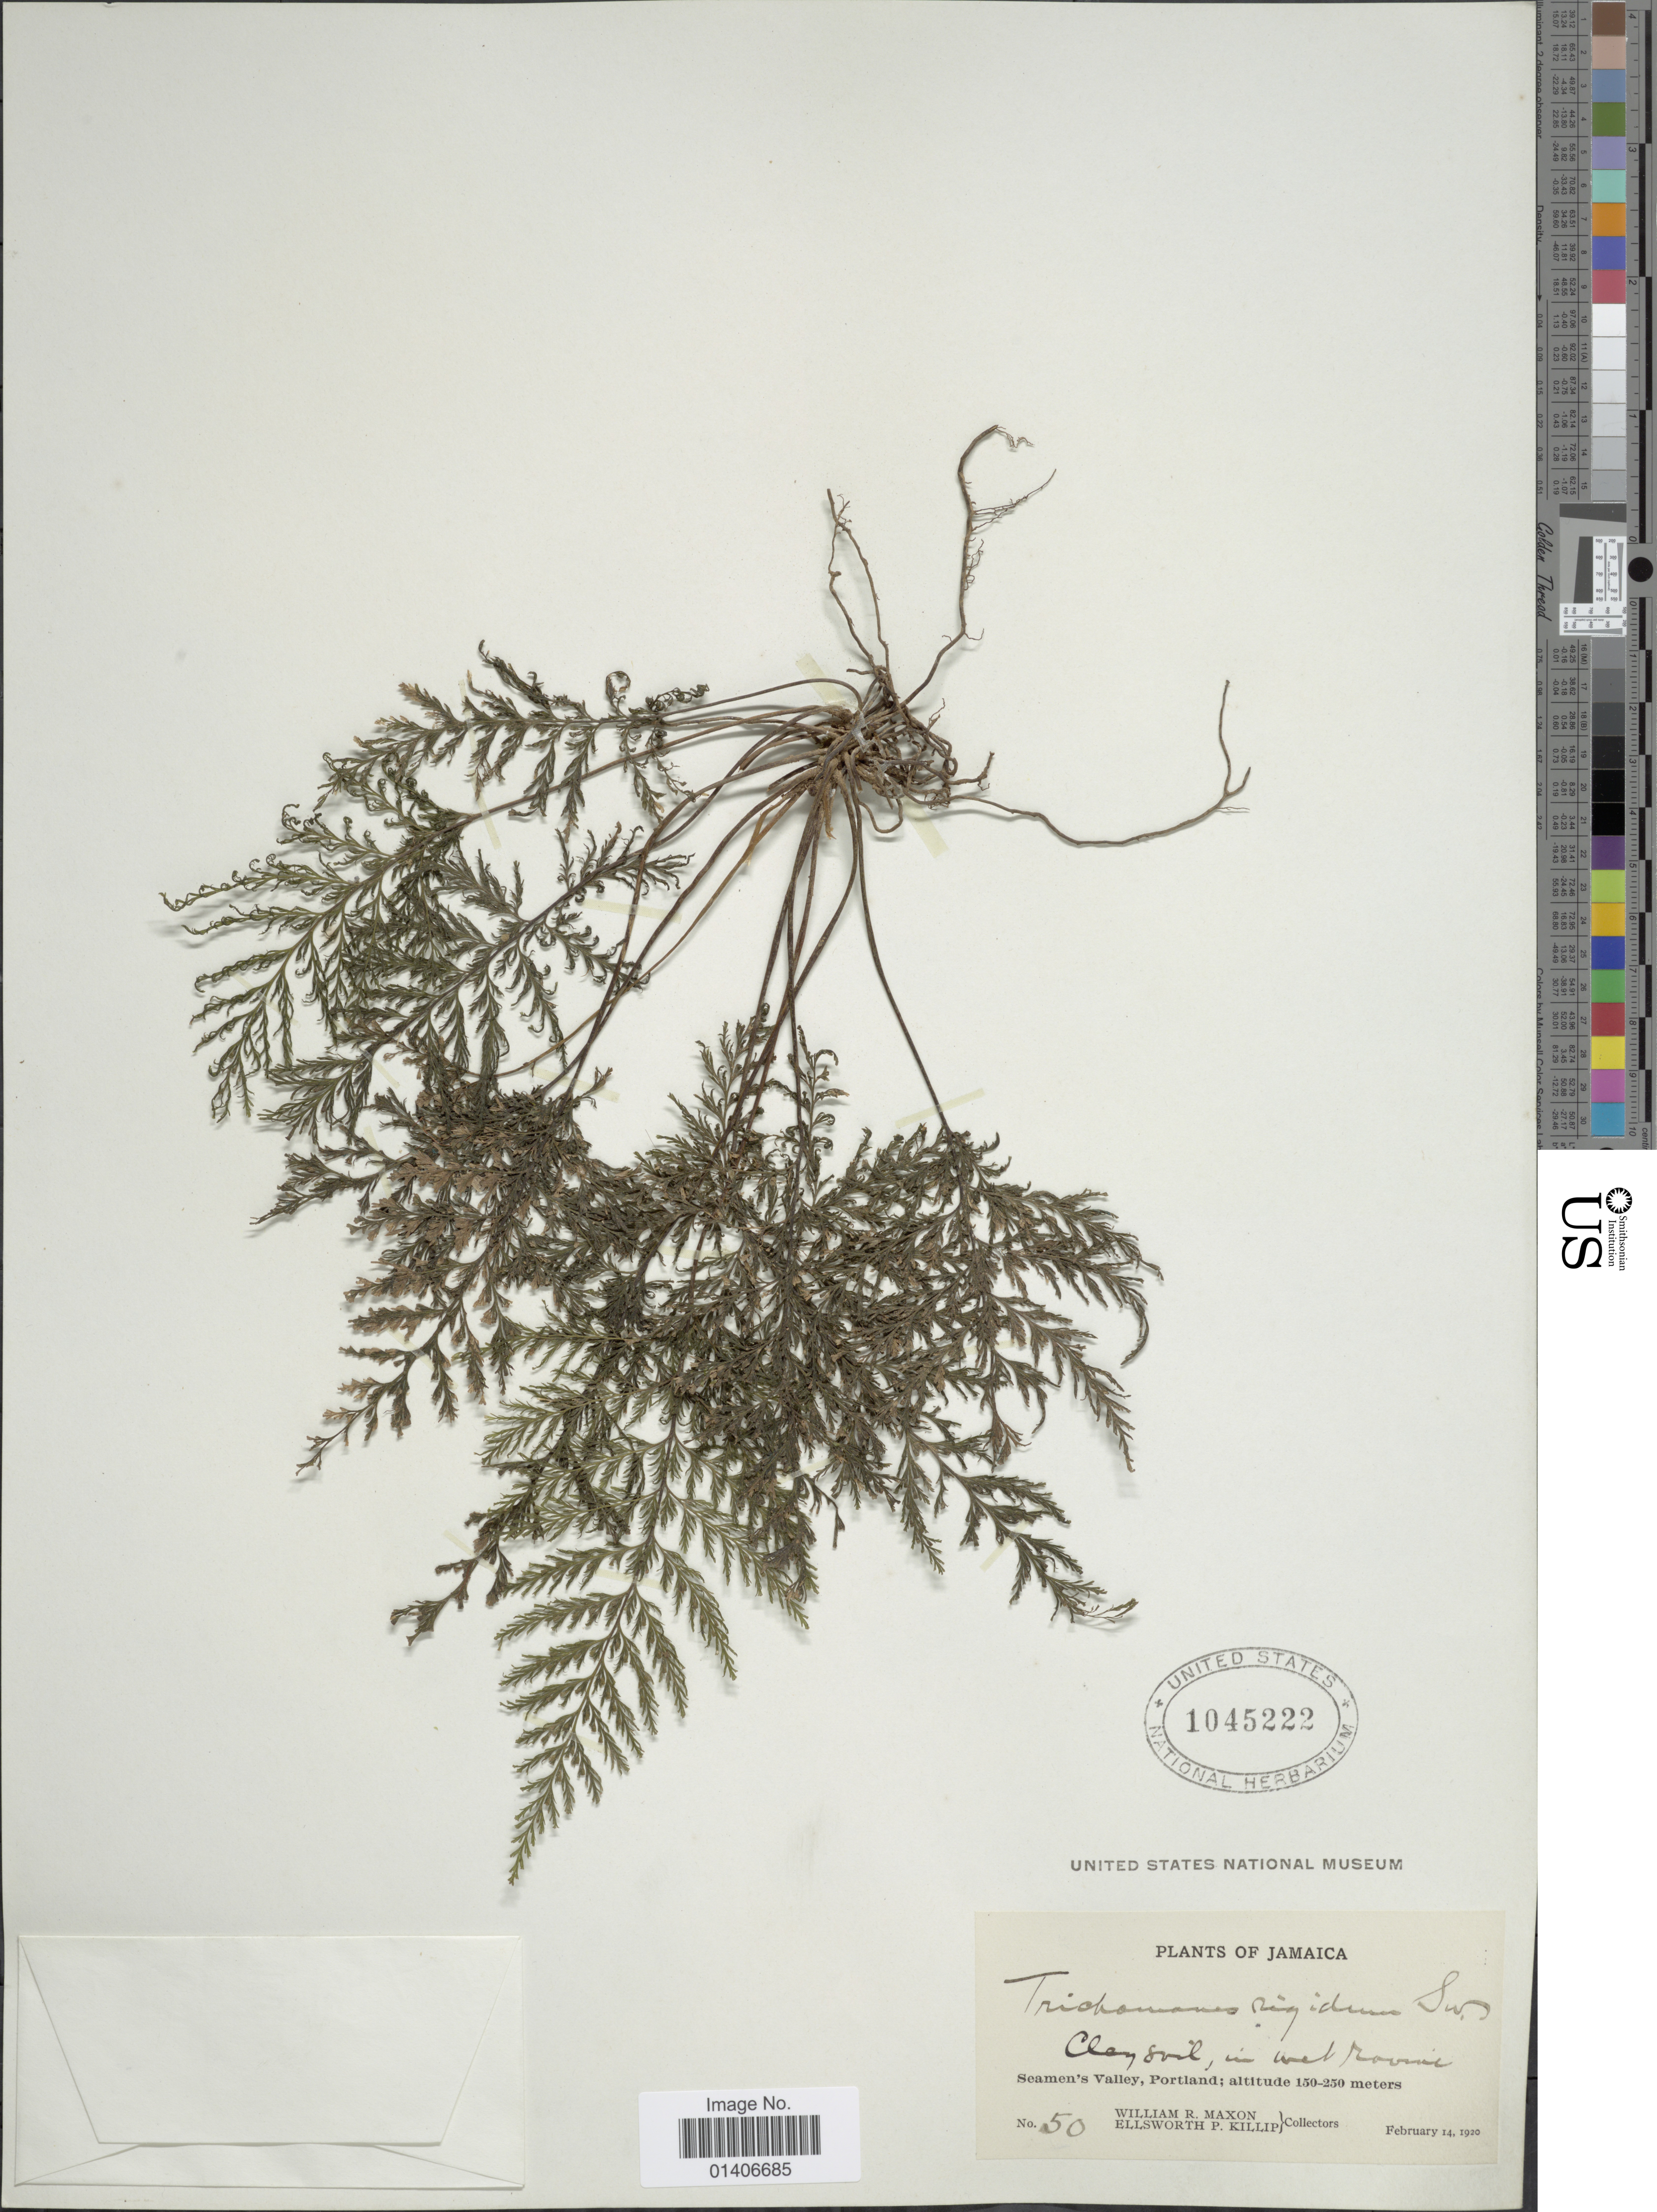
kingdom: Plantae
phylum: Tracheophyta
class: Polypodiopsida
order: Hymenophyllales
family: Hymenophyllaceae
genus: Abrodictyum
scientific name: Abrodictyum rigidum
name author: (Sw.) Ebihara & Dubuisson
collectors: W. R. Maxon & E. P. Killip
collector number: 50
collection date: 1920-02-14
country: Jamaica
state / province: Portland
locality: Seamen's Valley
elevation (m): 150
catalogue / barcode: US 1045222